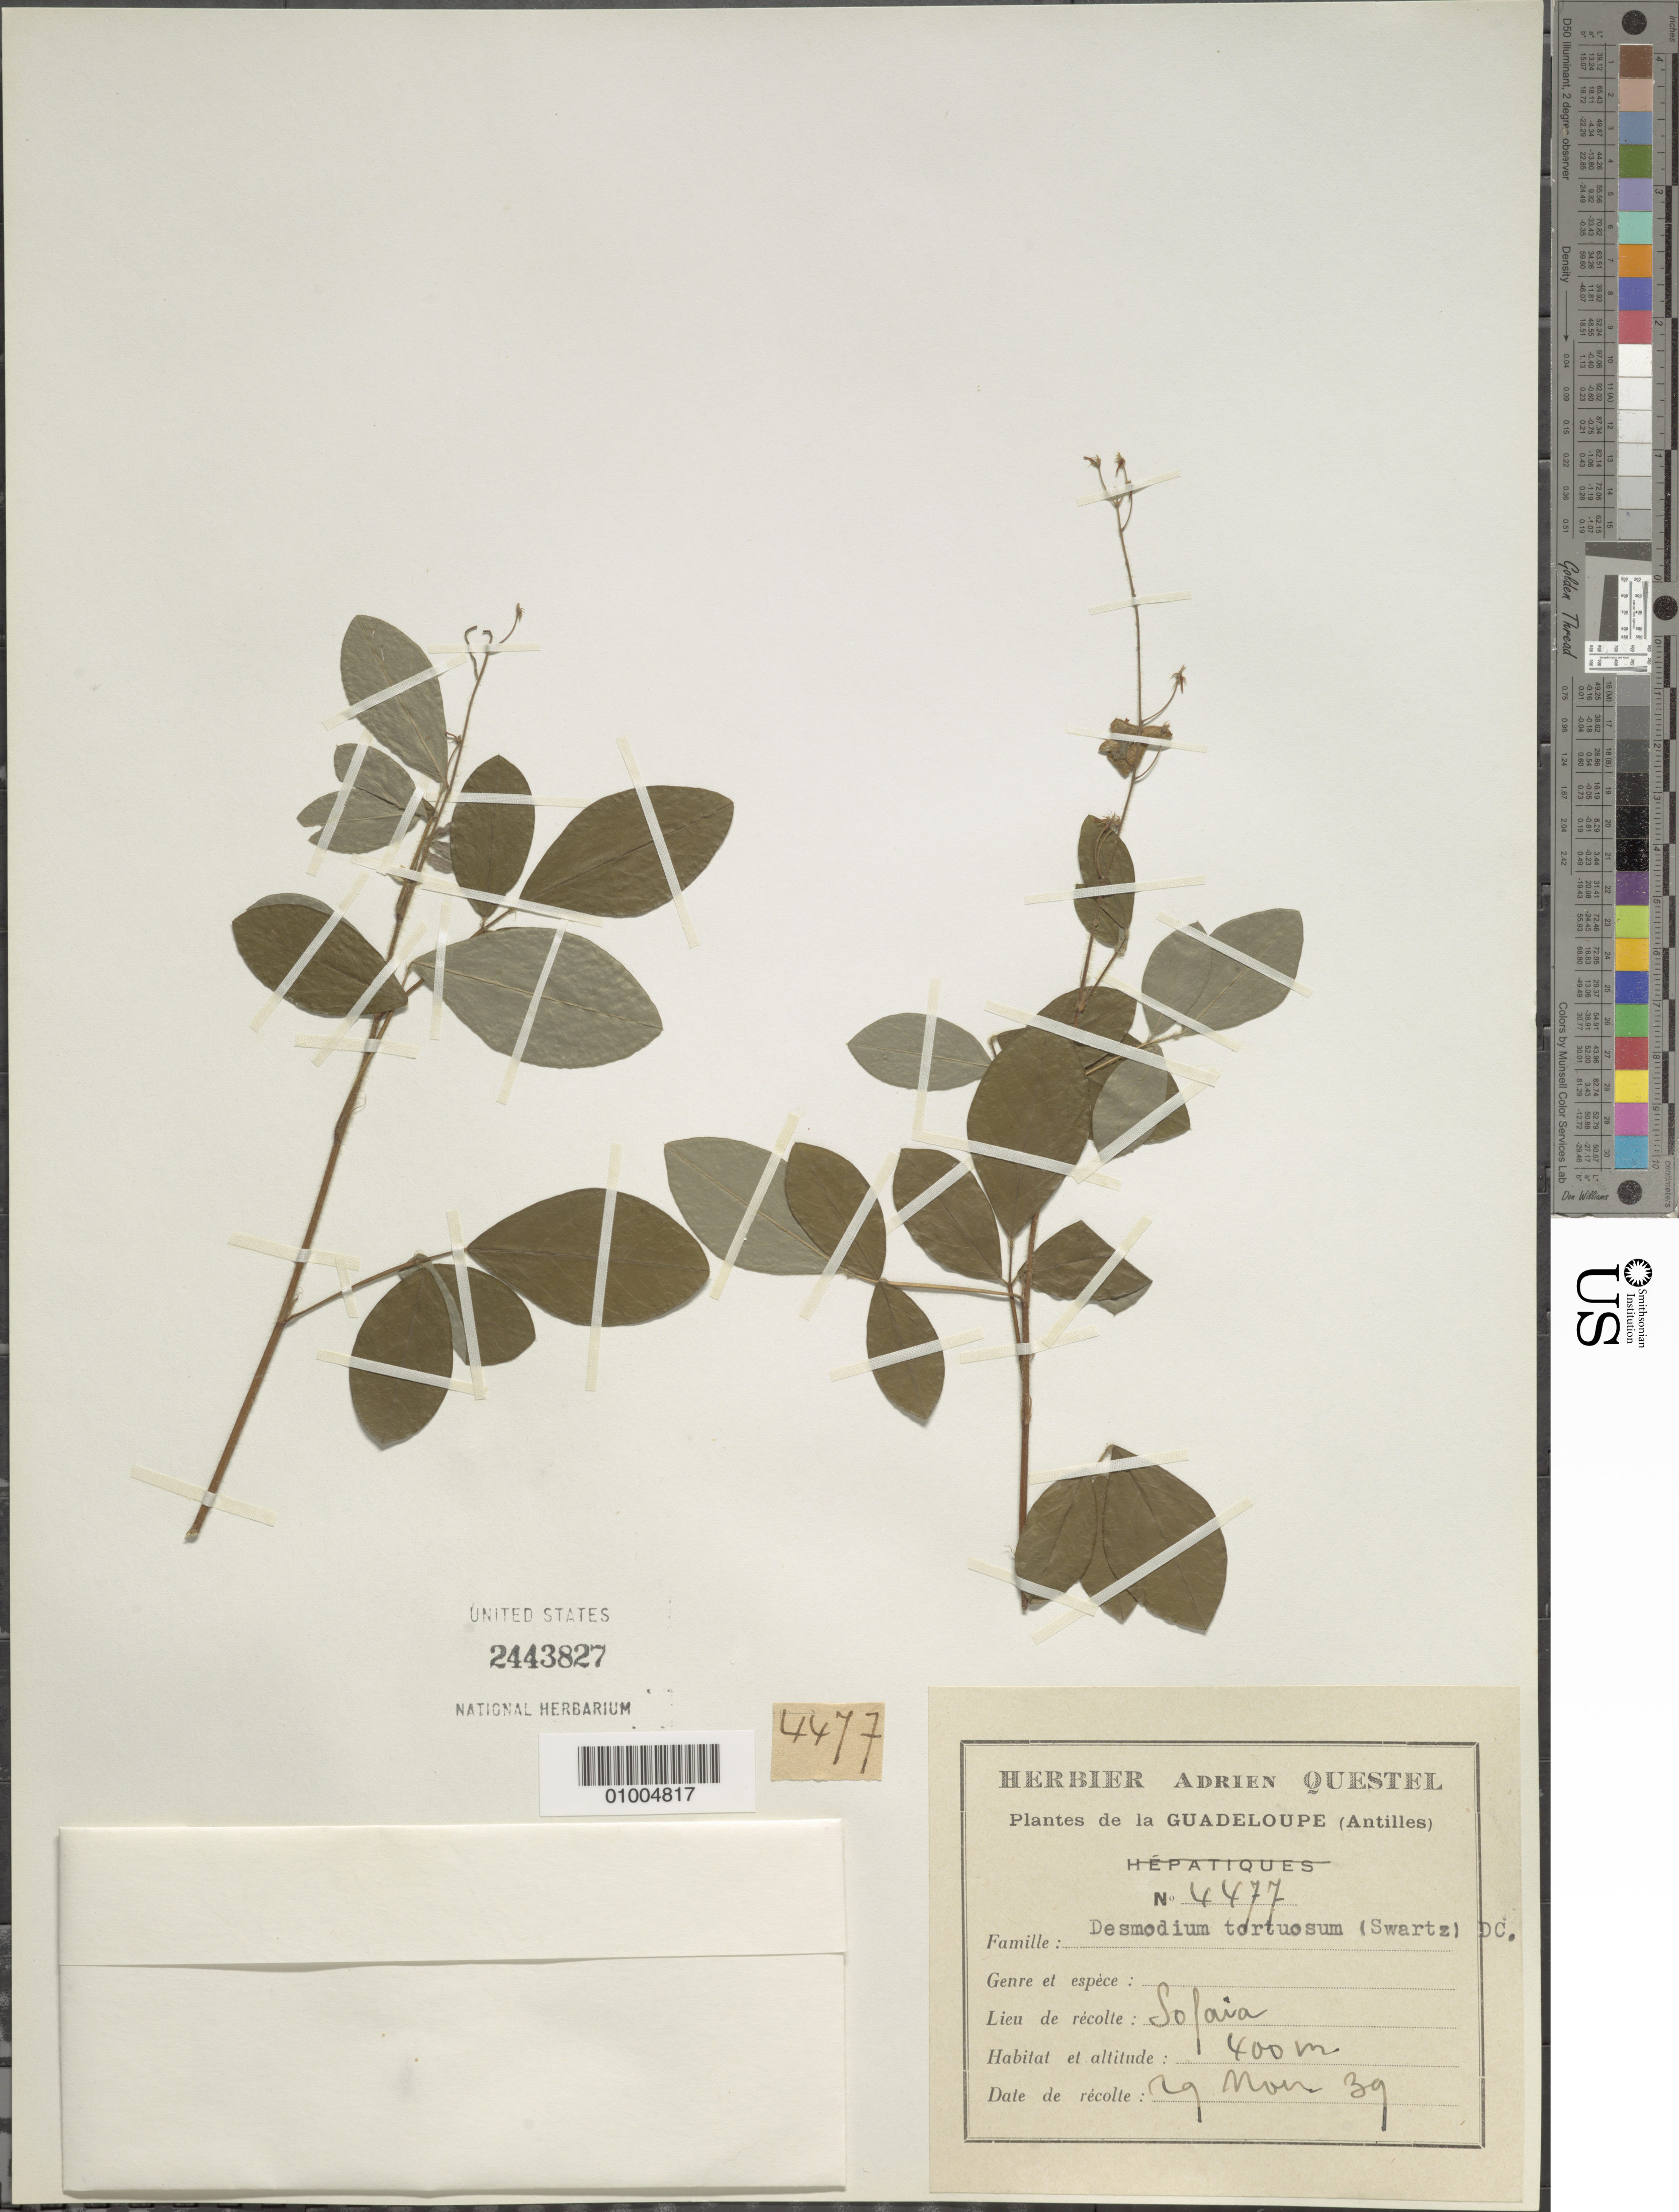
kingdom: Plantae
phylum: Tracheophyta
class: Magnoliopsida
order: Fabales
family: Fabaceae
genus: Desmodium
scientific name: Desmodium tortuosum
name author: (Sw.) DC.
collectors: A. Questel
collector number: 4477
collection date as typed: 29 Nov 1939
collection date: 1939-11-29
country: Guadeloupe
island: Basse Terre [Guadeloupe]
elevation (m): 400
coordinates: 0 N, 0 E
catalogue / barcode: US 2443827